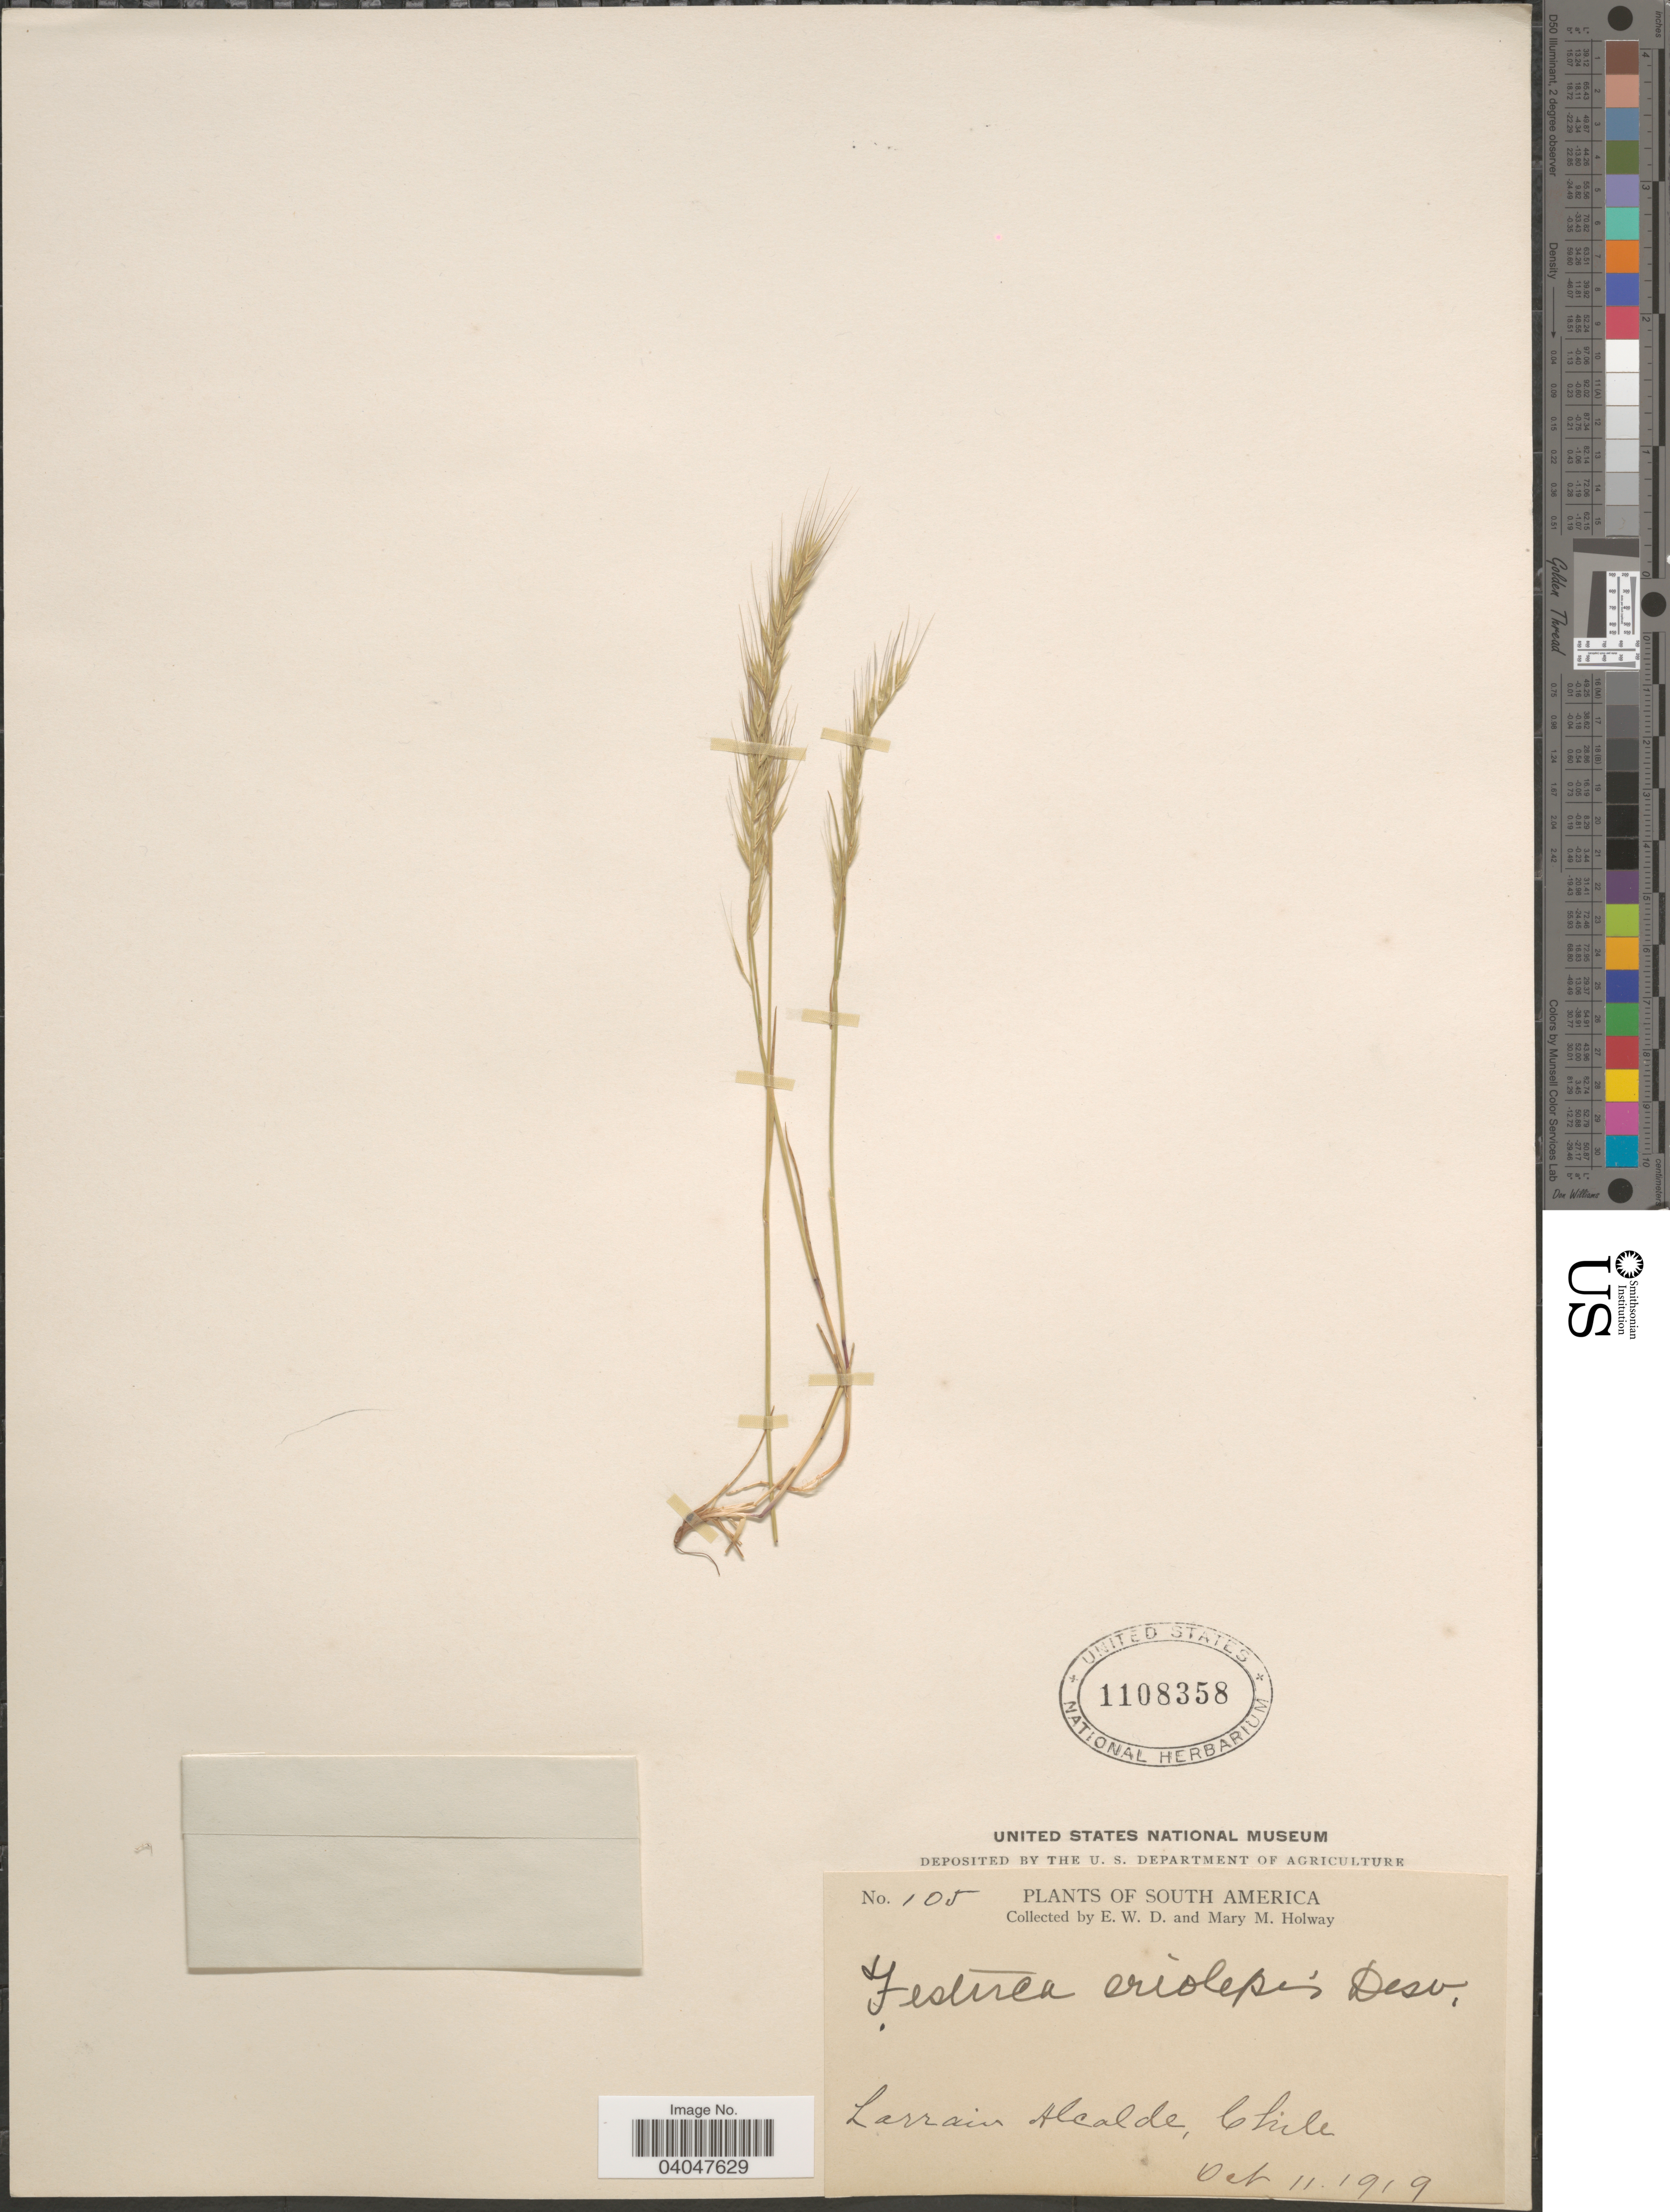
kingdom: Plantae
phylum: Tracheophyta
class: Liliopsida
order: Poales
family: Poaceae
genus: Festuca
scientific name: Festuca eriolepis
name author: É. Desv. in Gay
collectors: E. W. D. Holway & M. M. Holway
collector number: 105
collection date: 1919-10-11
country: Chile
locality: Larrain Alcalde.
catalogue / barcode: US 1108358